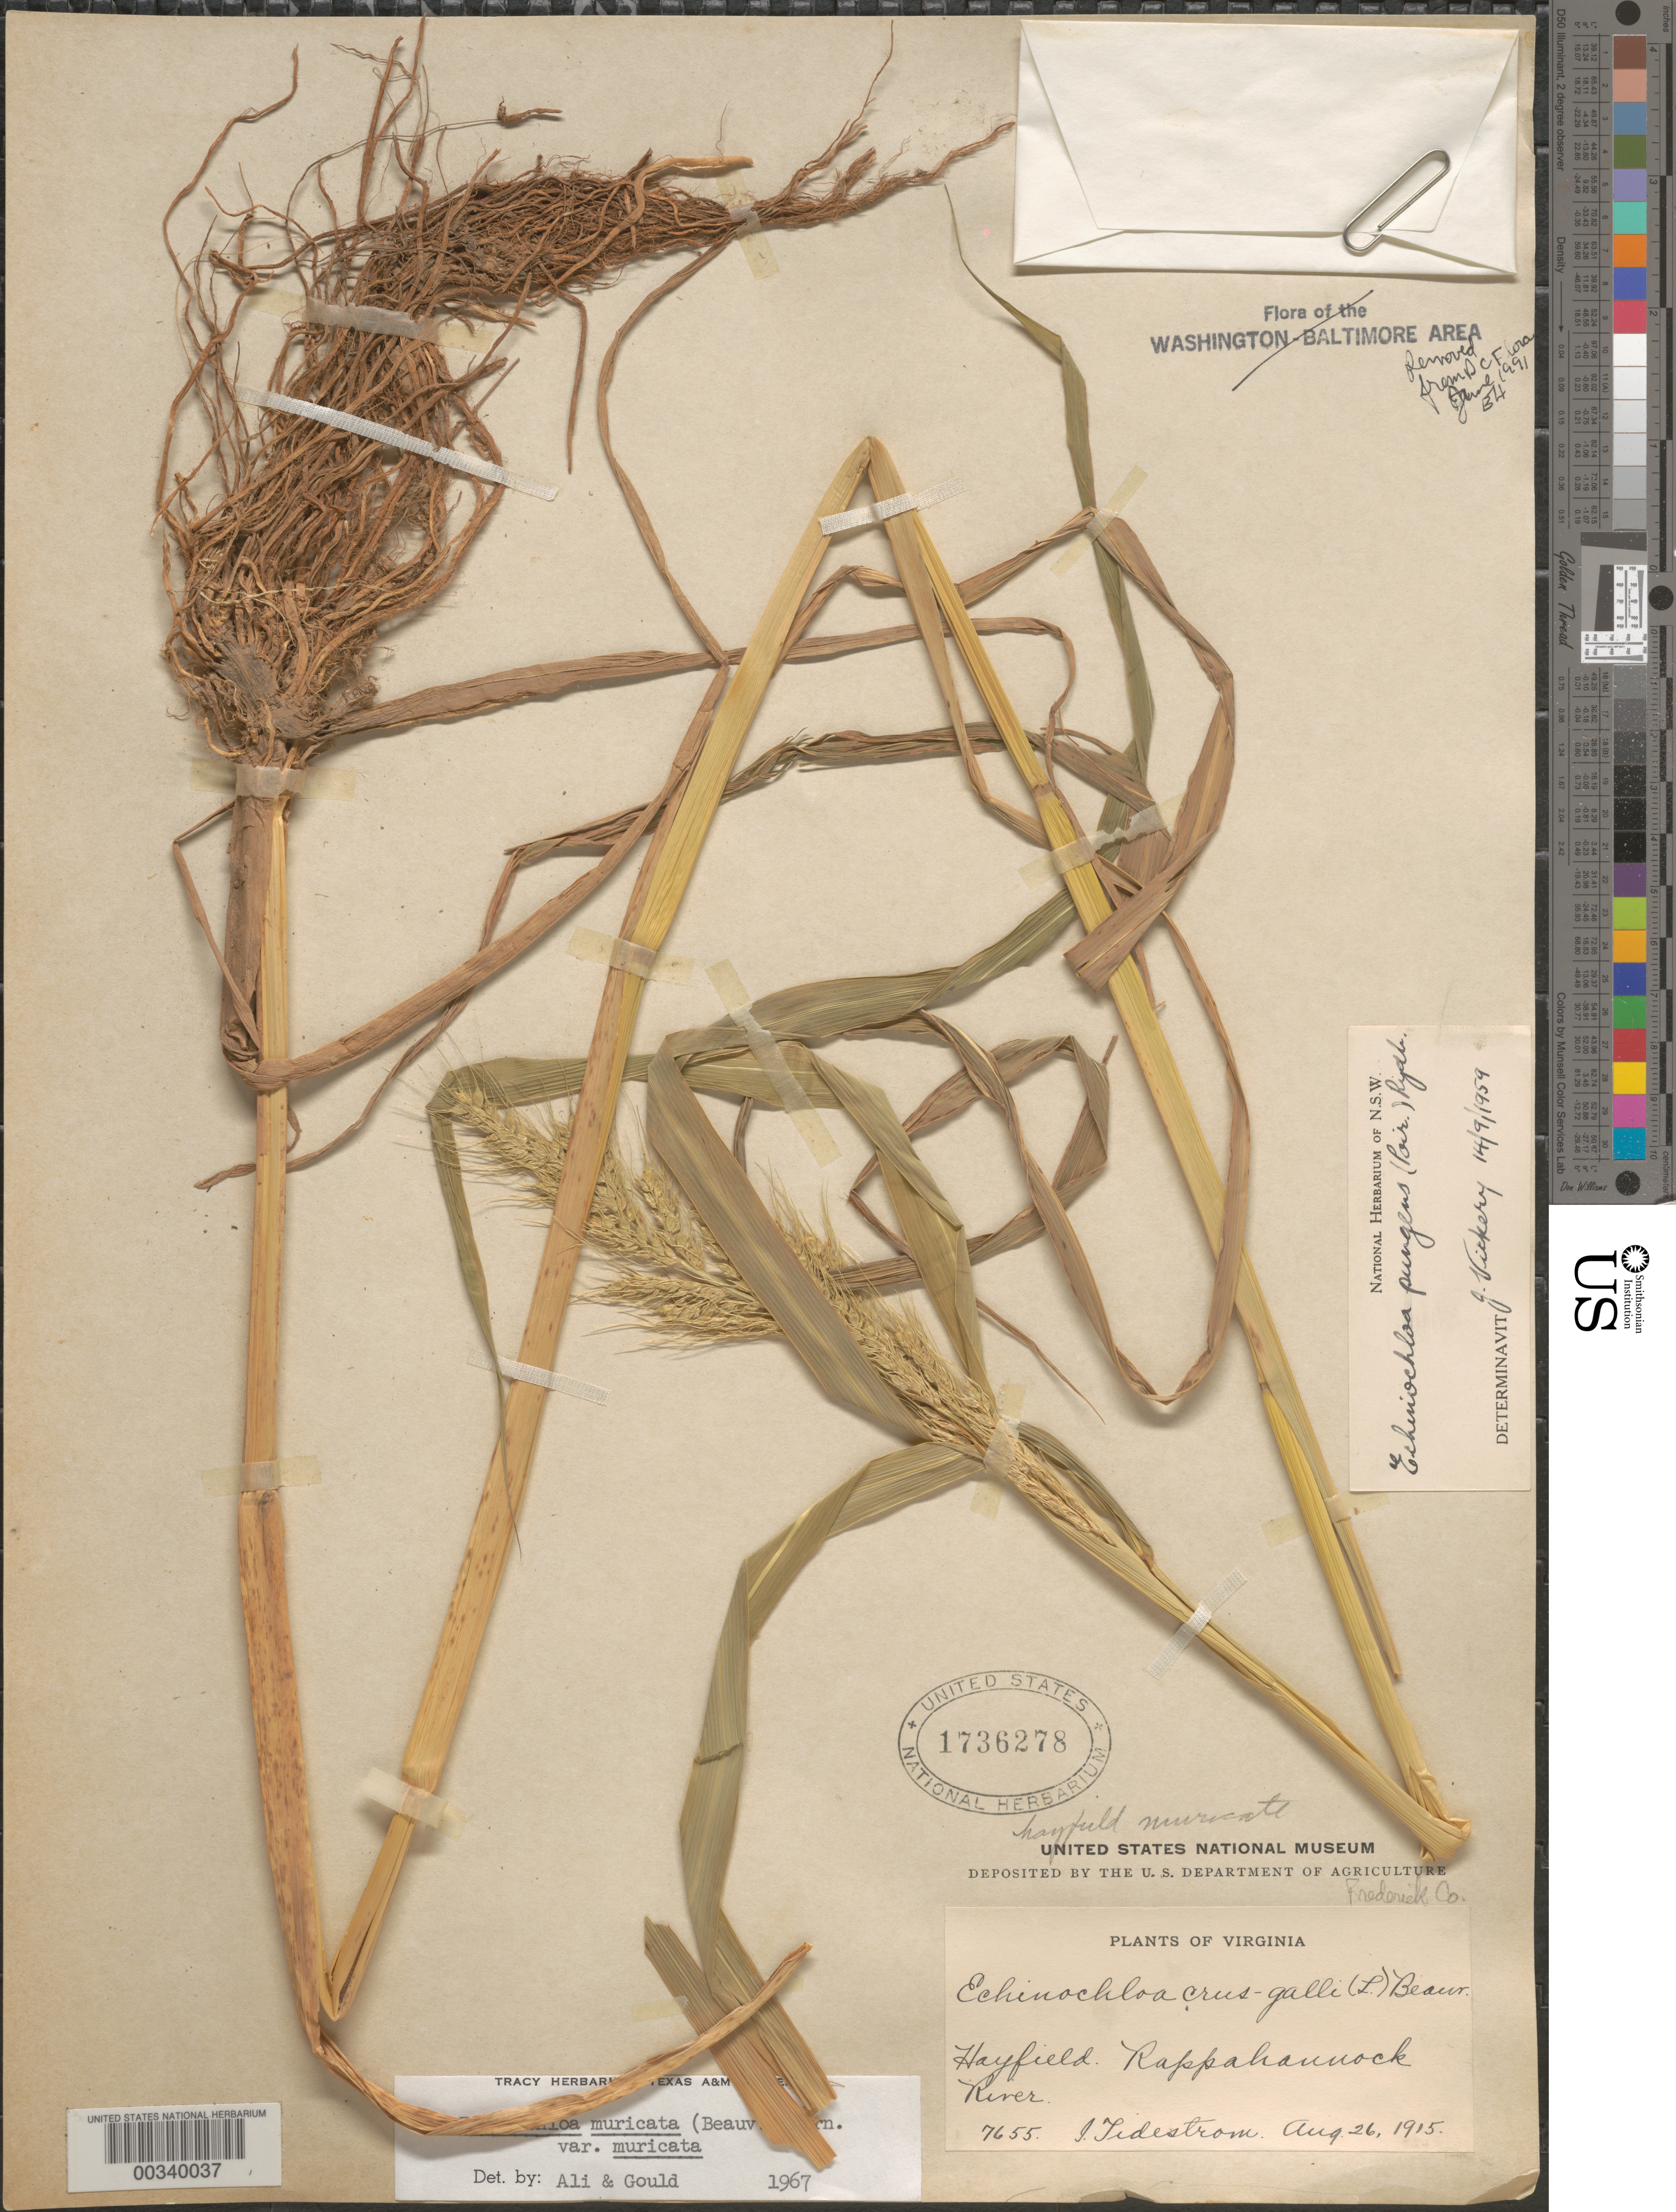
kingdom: Plantae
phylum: Tracheophyta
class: Liliopsida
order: Poales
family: Poaceae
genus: Echinochloa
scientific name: Echinochloa muricata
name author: (P. Beauv.) Fernald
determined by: Ali, M. A.; Gould, F. W.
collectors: I. F. Tidestrom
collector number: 7655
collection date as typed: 26 Aug 1905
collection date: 1905-08-26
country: United States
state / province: Virginia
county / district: Frederick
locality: Hayfield, rappahannock river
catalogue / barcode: US 1736278